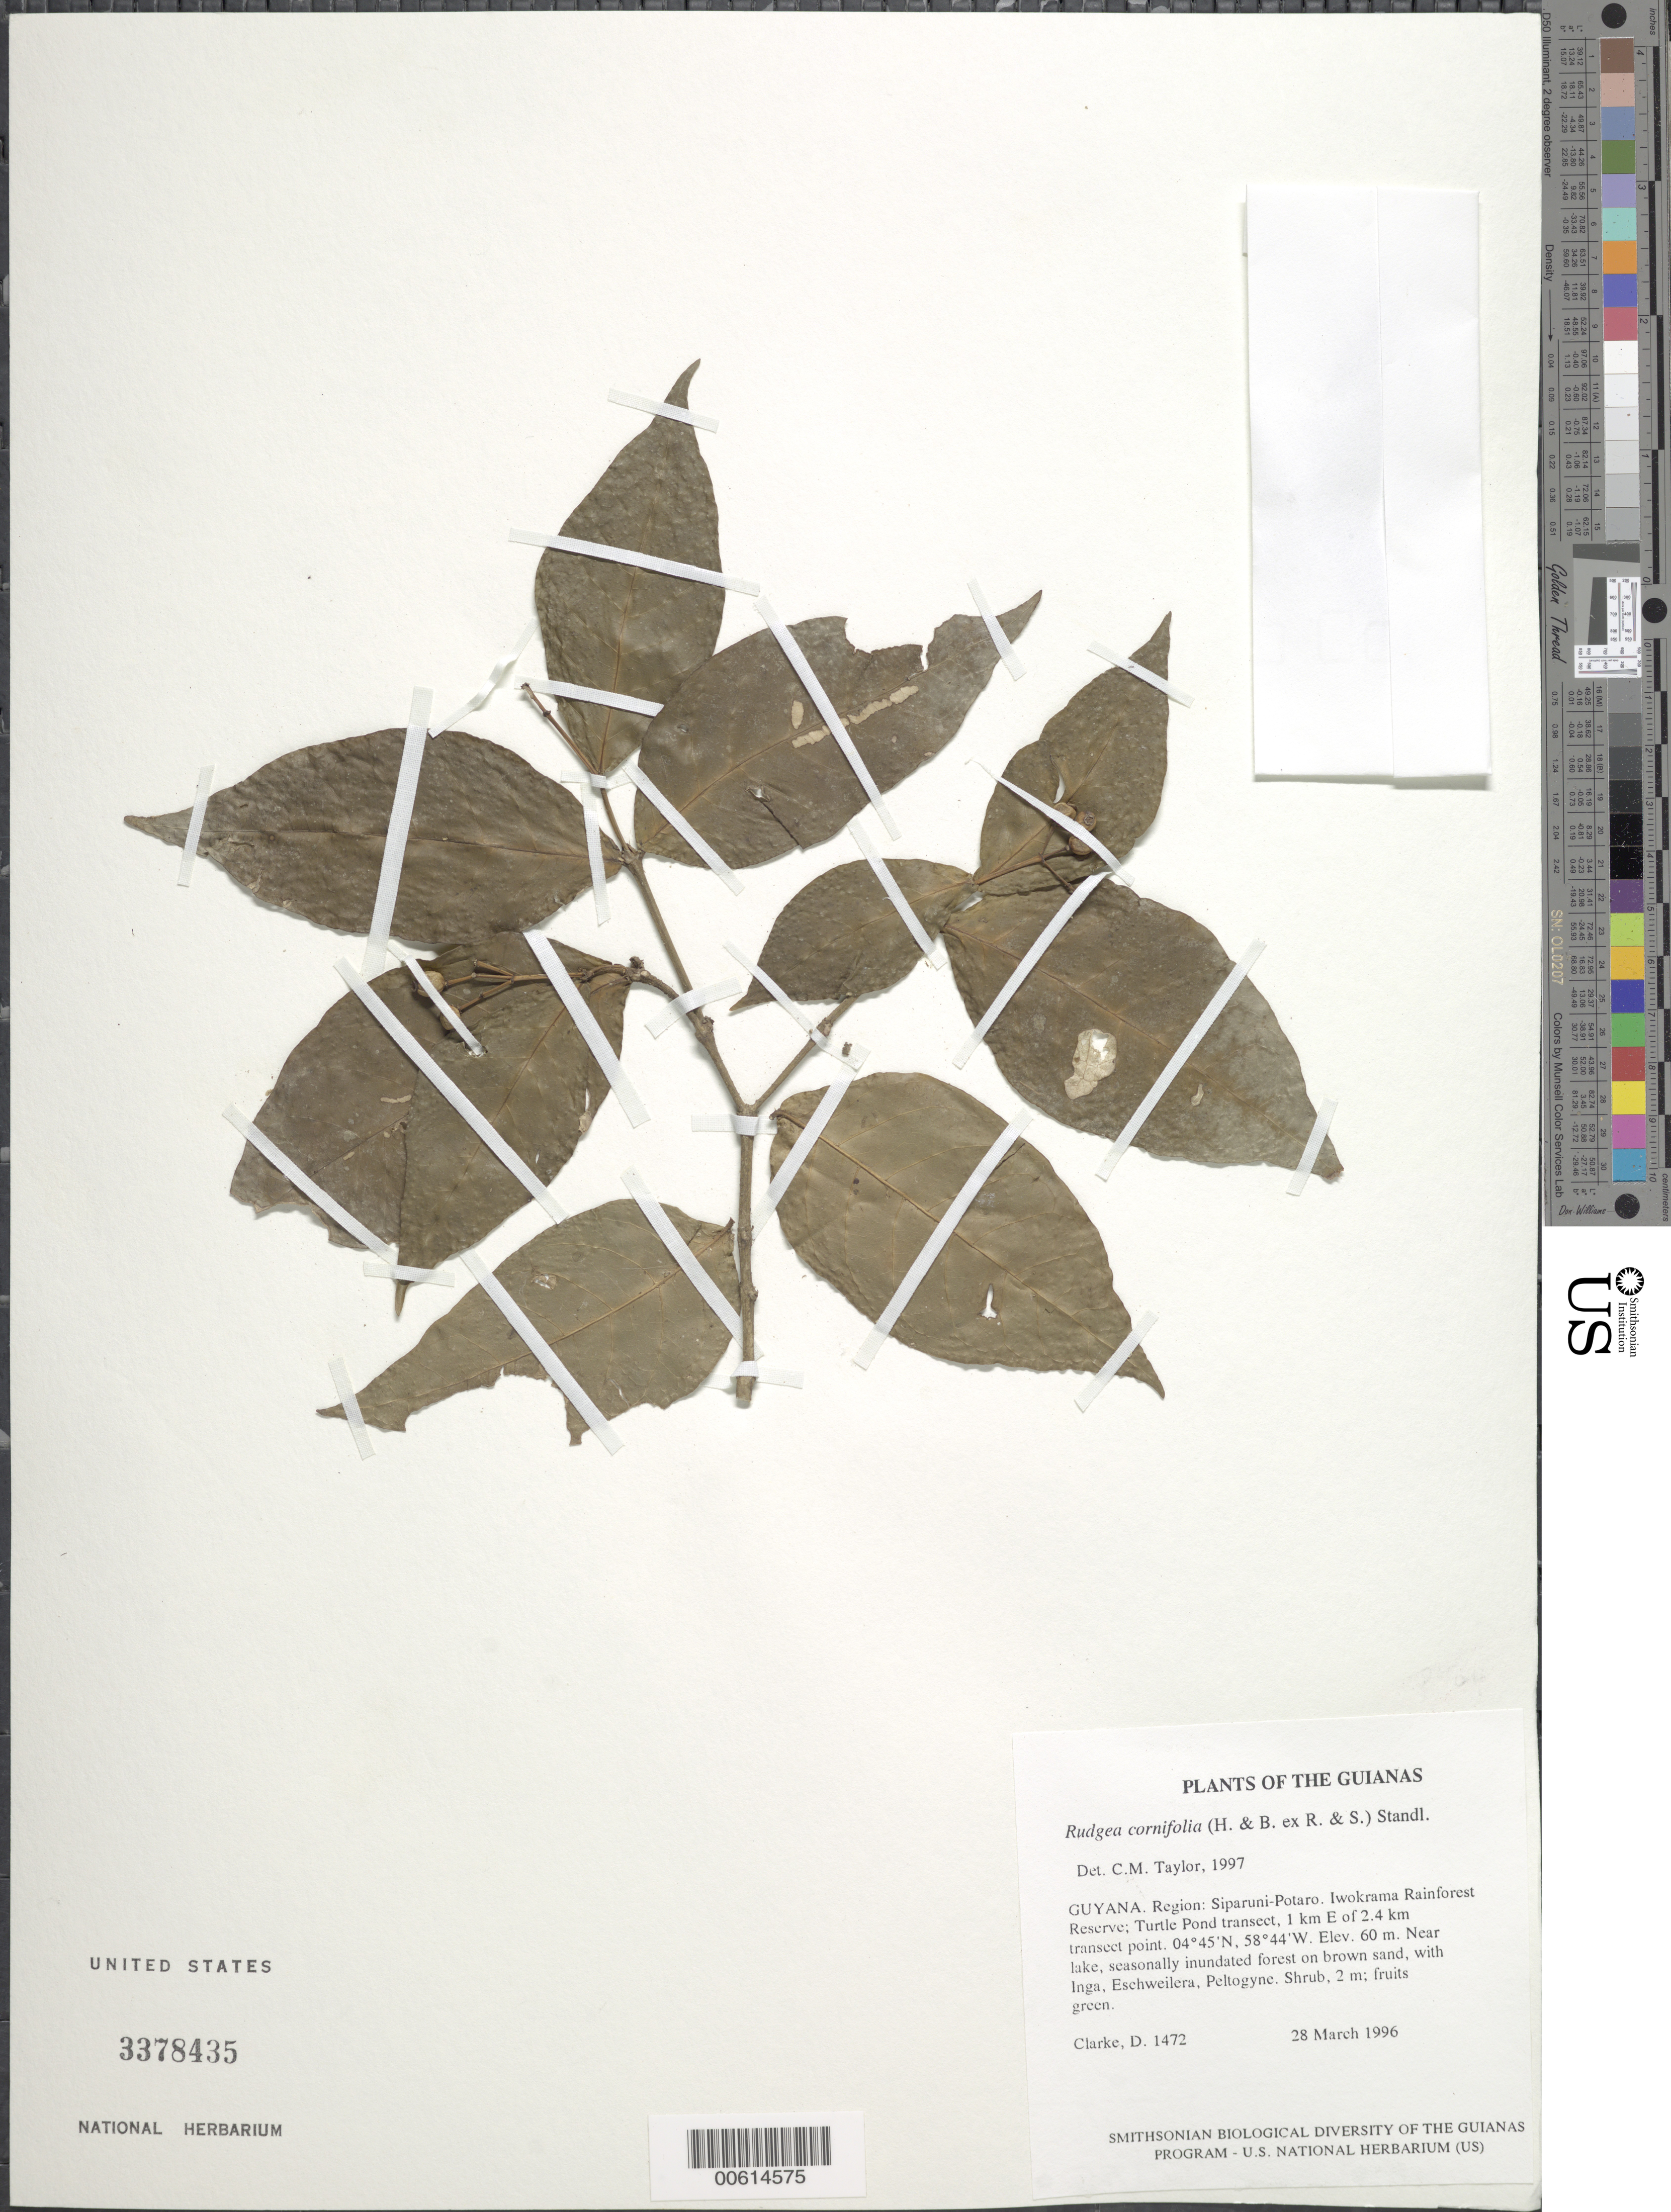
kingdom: Plantae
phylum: Tracheophyta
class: Magnoliopsida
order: Gentianales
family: Rubiaceae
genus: Rudgea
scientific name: Rudgea cornifolia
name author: (Kunth) Standl.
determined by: Taylor, Charlotte M.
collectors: H. D. Clarke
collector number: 1472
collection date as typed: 28 March 1996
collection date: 1996-03-28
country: Guyana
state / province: Potaro-Siparuni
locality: Iwokrama Rainforest Reserve; Turtle Pond transect, 1 km E of 2.4 km transect point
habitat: Near lake, seasonally inundated forest on brown sand, with Inga, Eschweilera, Peltogyne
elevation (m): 60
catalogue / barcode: US 3378435